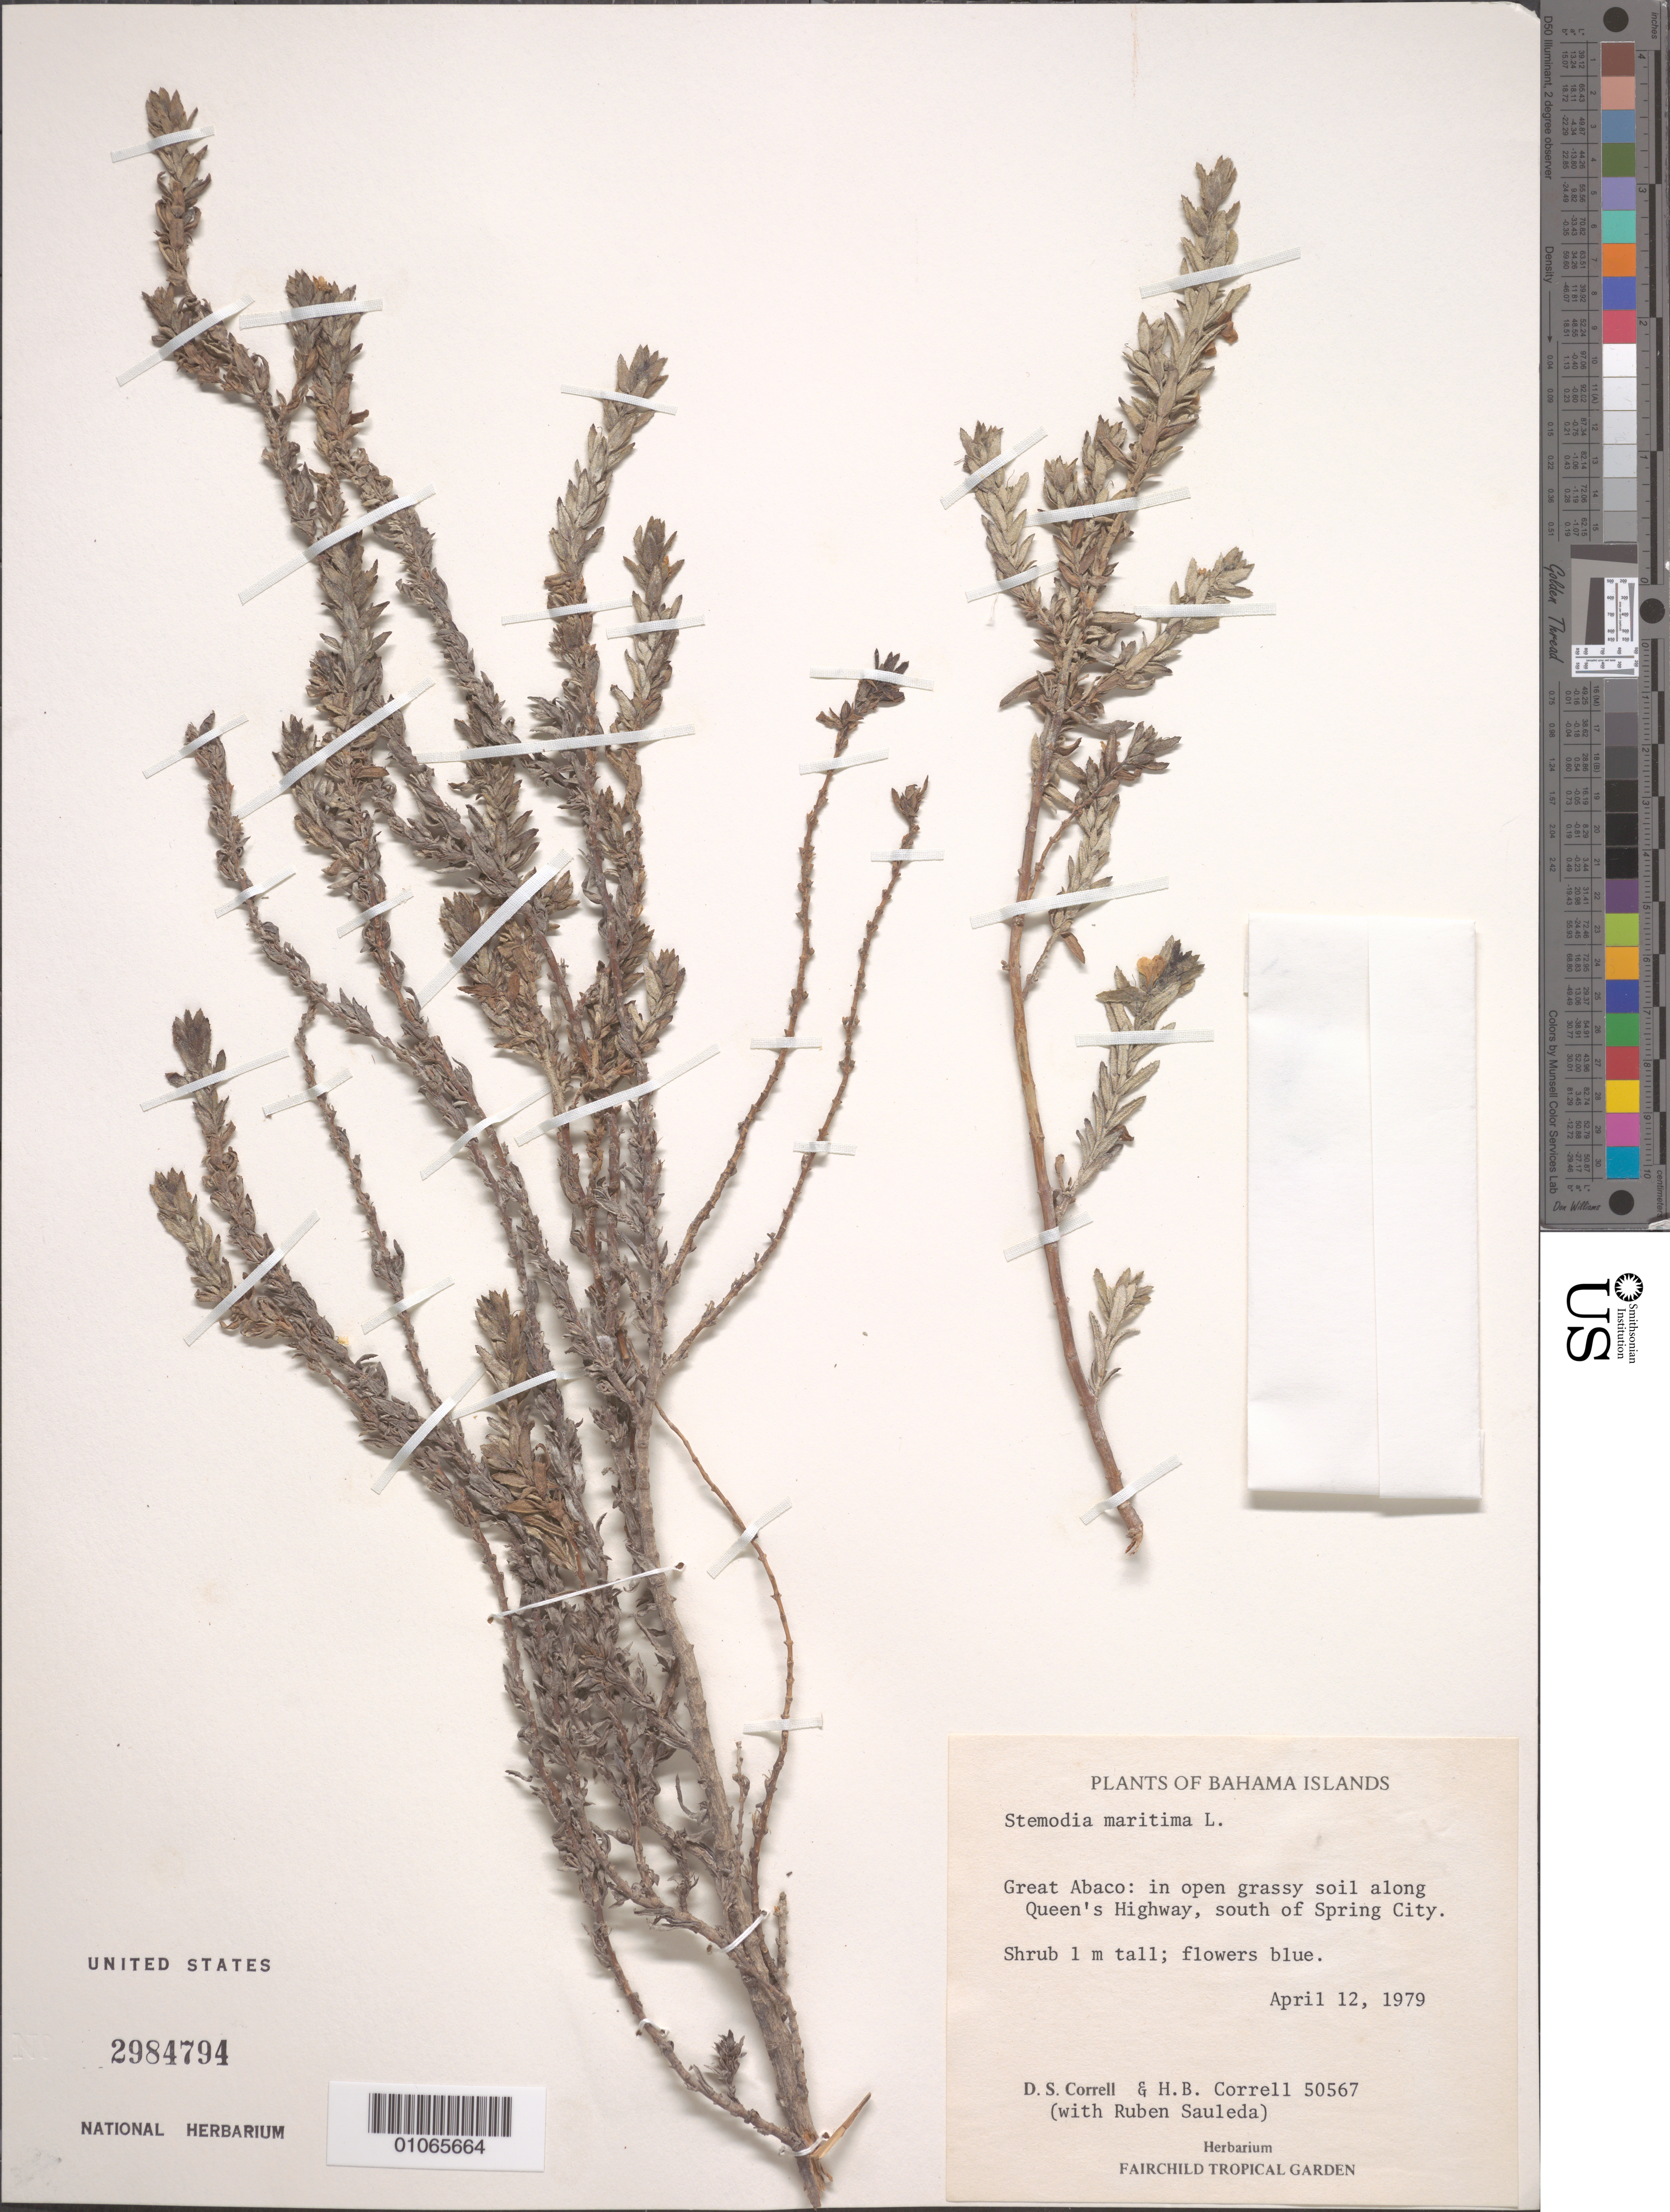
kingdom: Plantae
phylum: Tracheophyta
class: Magnoliopsida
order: Lamiales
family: Plantaginaceae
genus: Stemodia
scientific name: Stemodia maritima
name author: L.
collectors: D. S. Correll, H. Correll & R. Sauleda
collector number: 50567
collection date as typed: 12 Apr 1979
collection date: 1979-04-12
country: Bahamas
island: Great Abaco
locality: In open grassy soil along Queen's Highway, south of Spring City.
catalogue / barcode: US 2984794